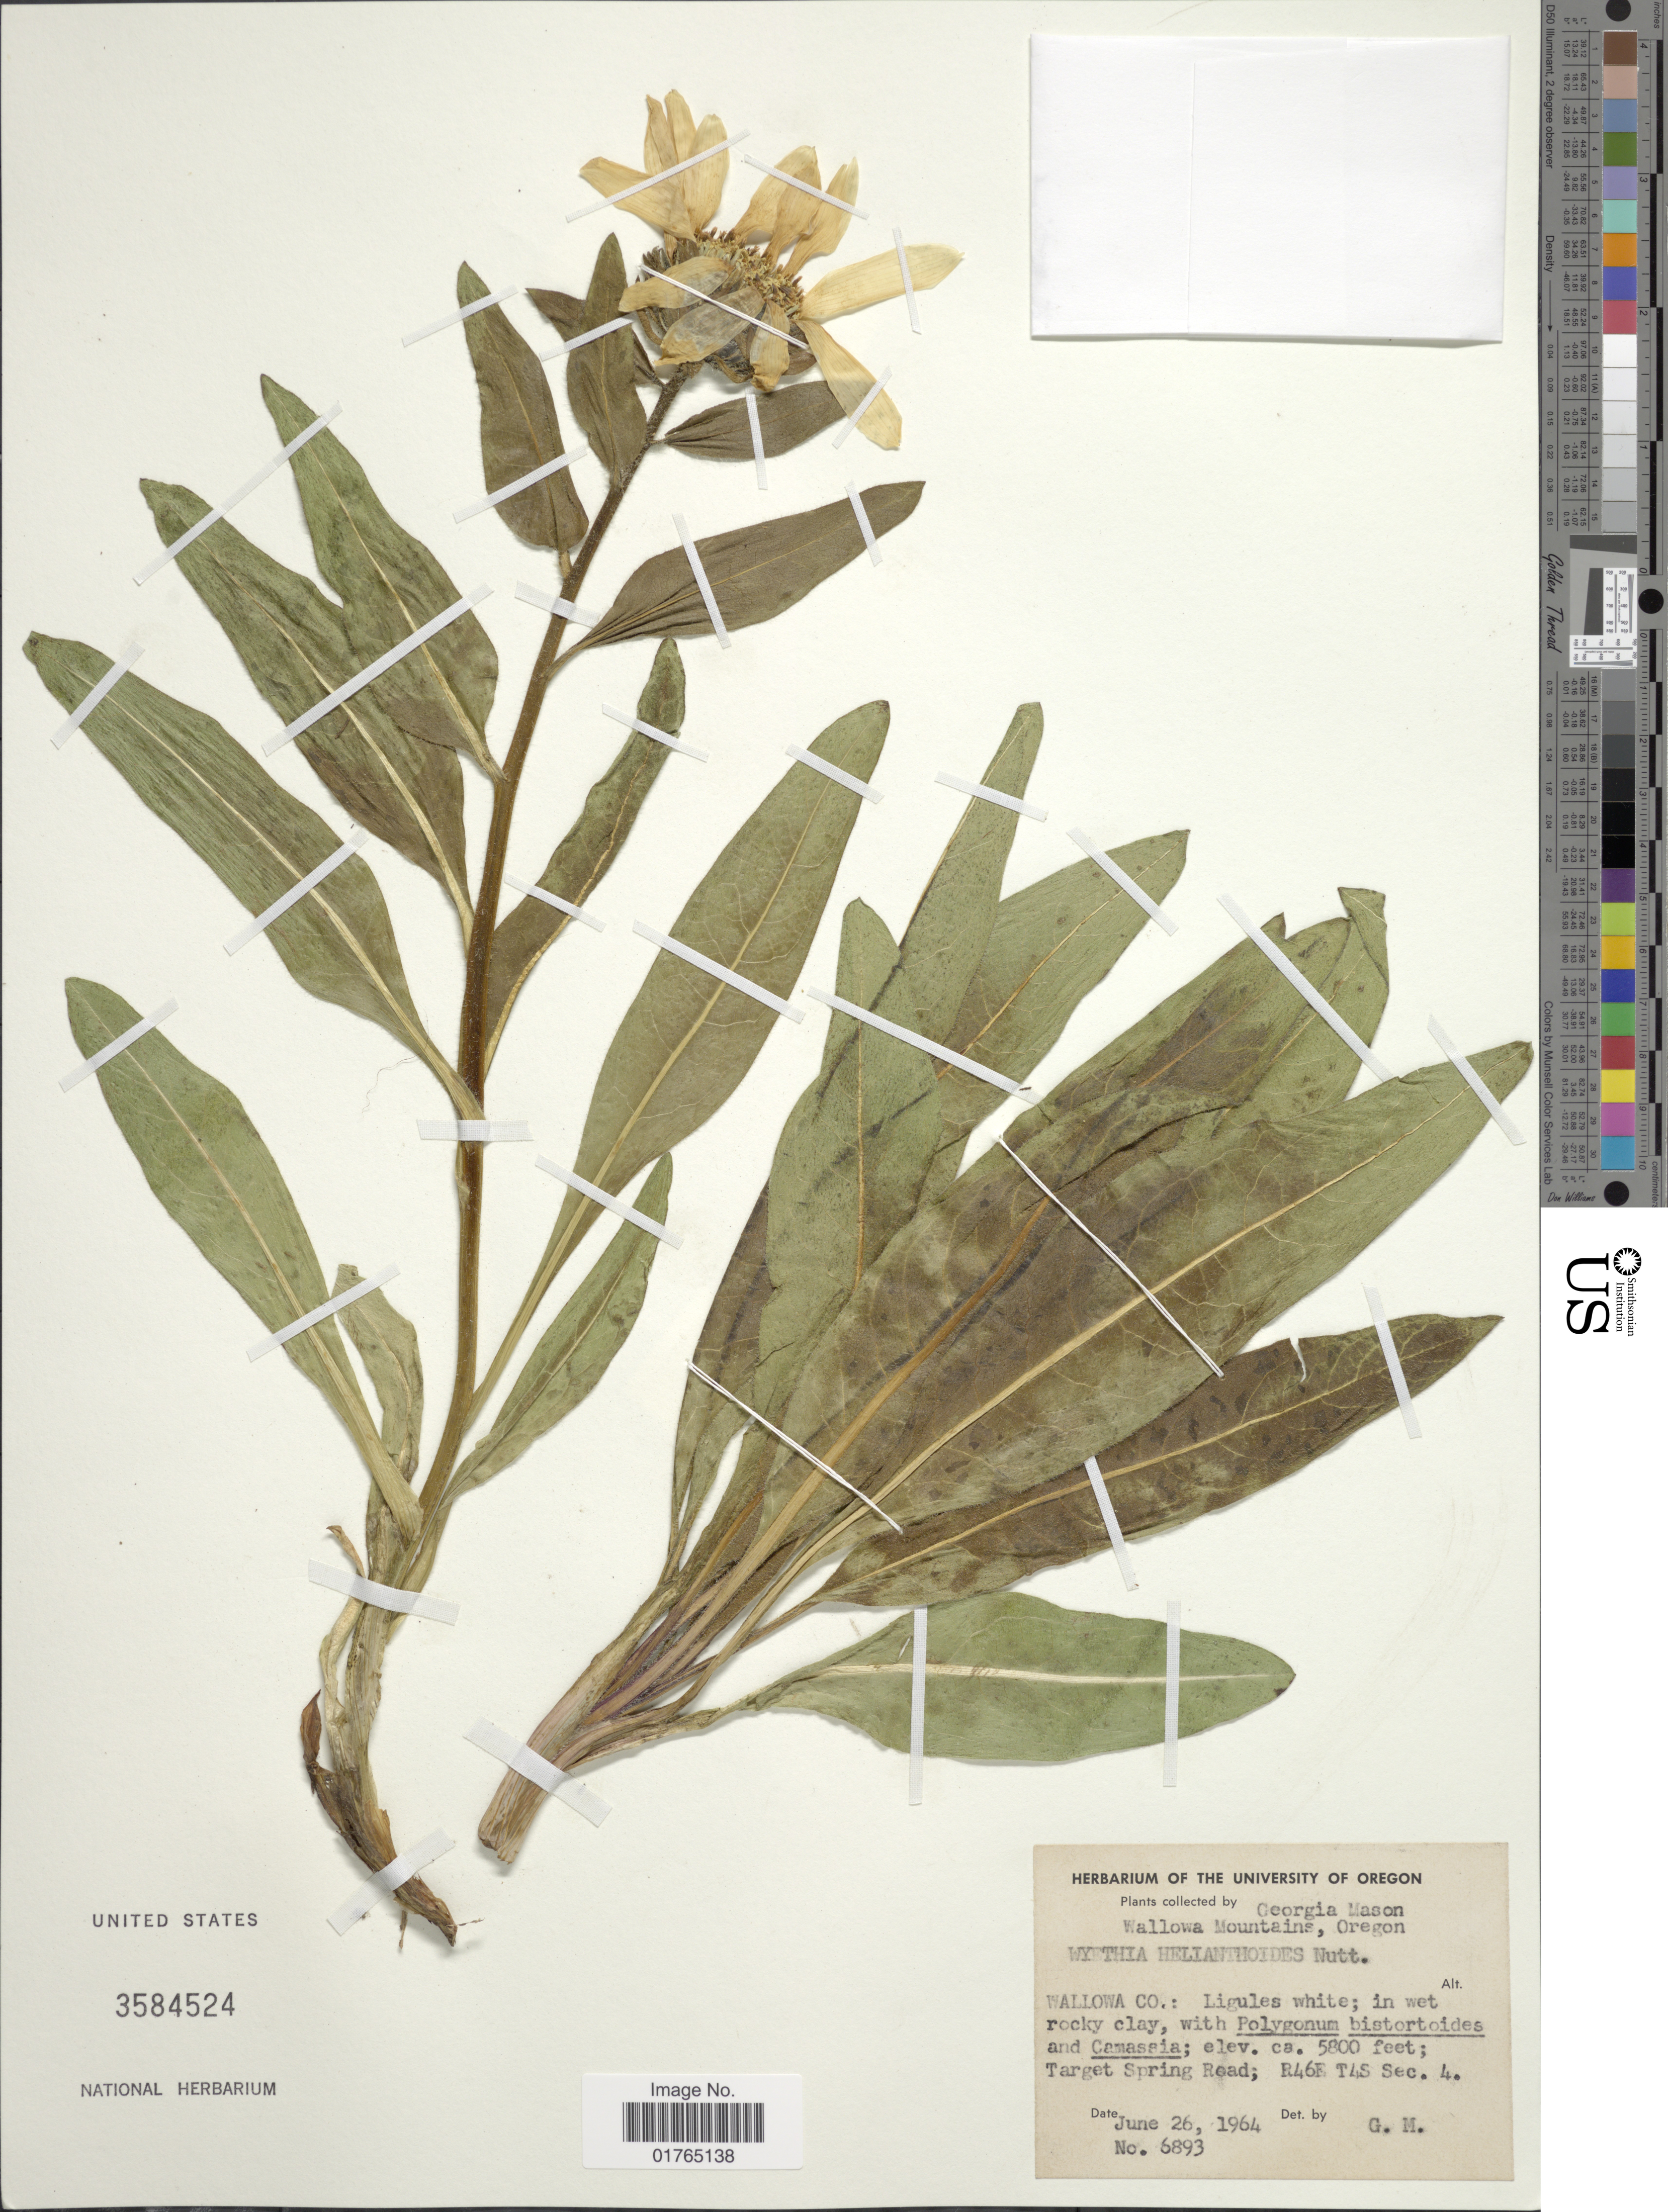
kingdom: Plantae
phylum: Tracheophyta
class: Magnoliopsida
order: Asterales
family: Asteraceae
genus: Wyethia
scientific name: Wyethia helianthoides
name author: Nutt.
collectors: G. Mason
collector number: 6893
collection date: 1964-06-26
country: United States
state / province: Oregon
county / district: Wallowa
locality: Wallowa Mountains, Wallowa Co., Target Spring Road, R46E, T4S Sec 4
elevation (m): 1768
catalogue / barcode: US 3584524